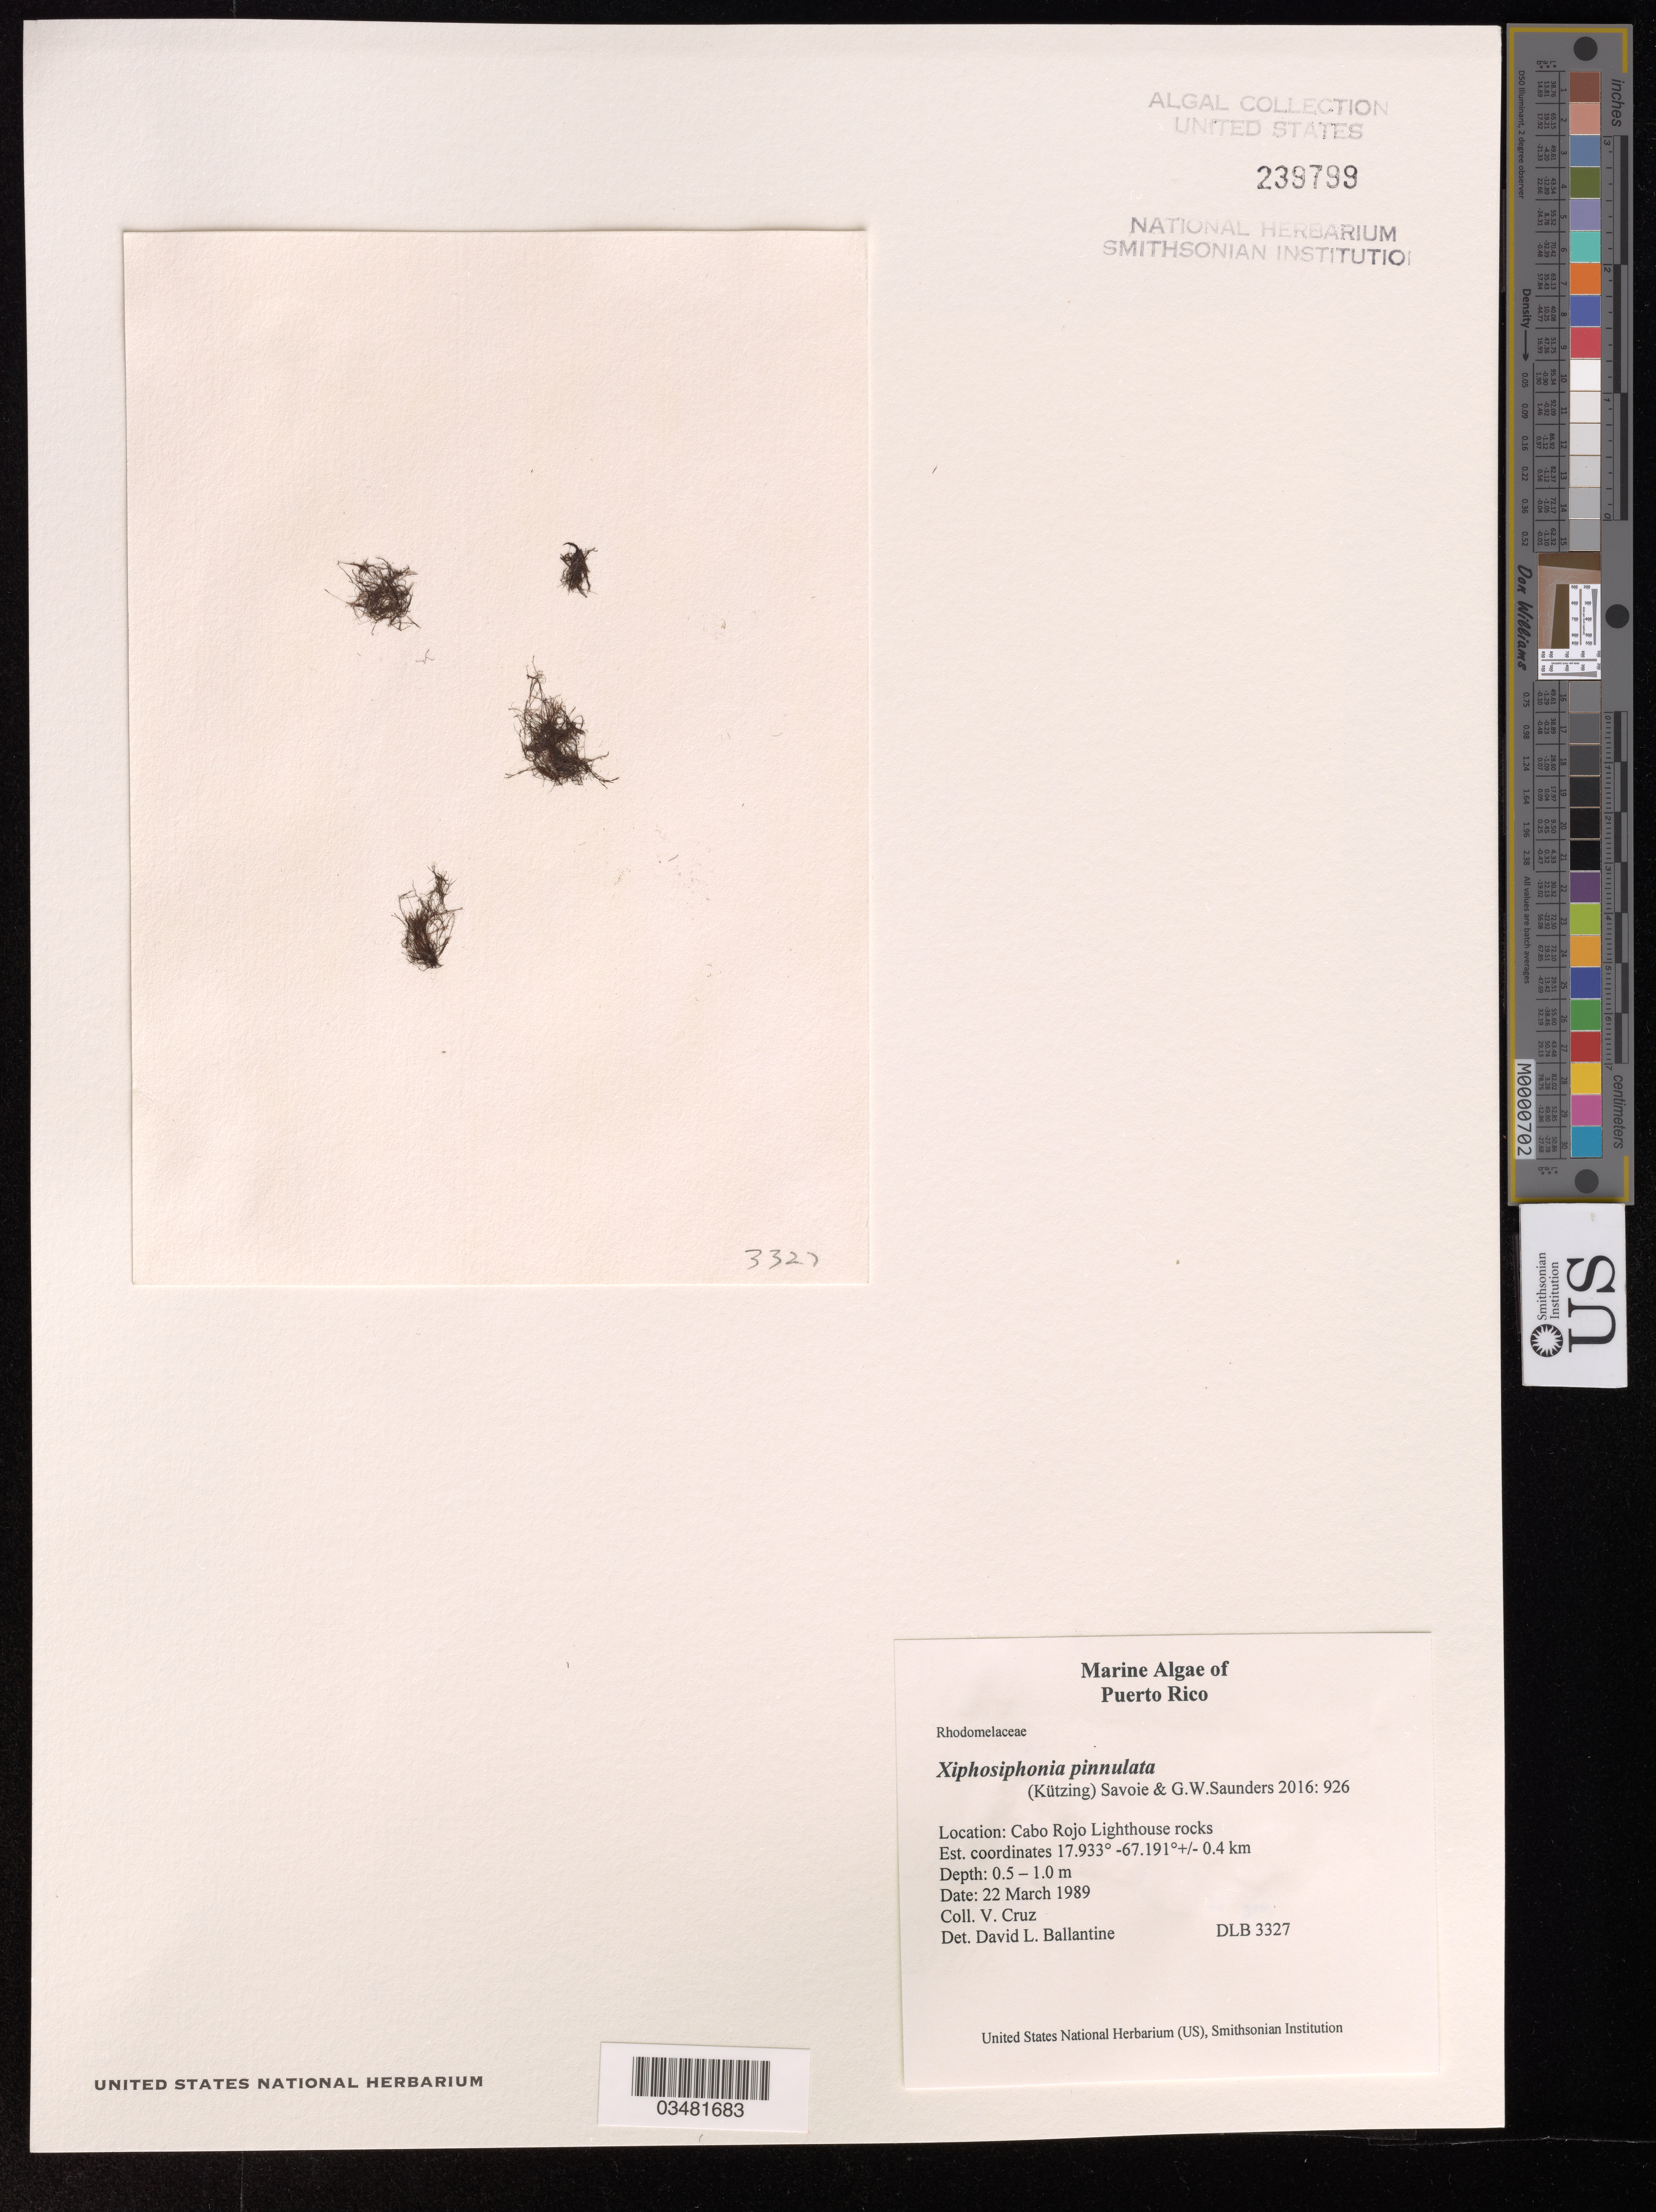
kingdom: Plantae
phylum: Rhodophyta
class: Florideophyceae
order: Ceramiales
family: Rhodomelaceae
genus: Xiphosiphonia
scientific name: Xiphosiphonia pinnulata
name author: (Kützing) Savoie & G.W. Saunders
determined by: Ballantine, D. L.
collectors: V. Cruz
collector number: DLB 3327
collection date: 1989-03-22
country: Puerto Rico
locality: Cabo Rojo Liighthouse rocks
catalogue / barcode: US 239799